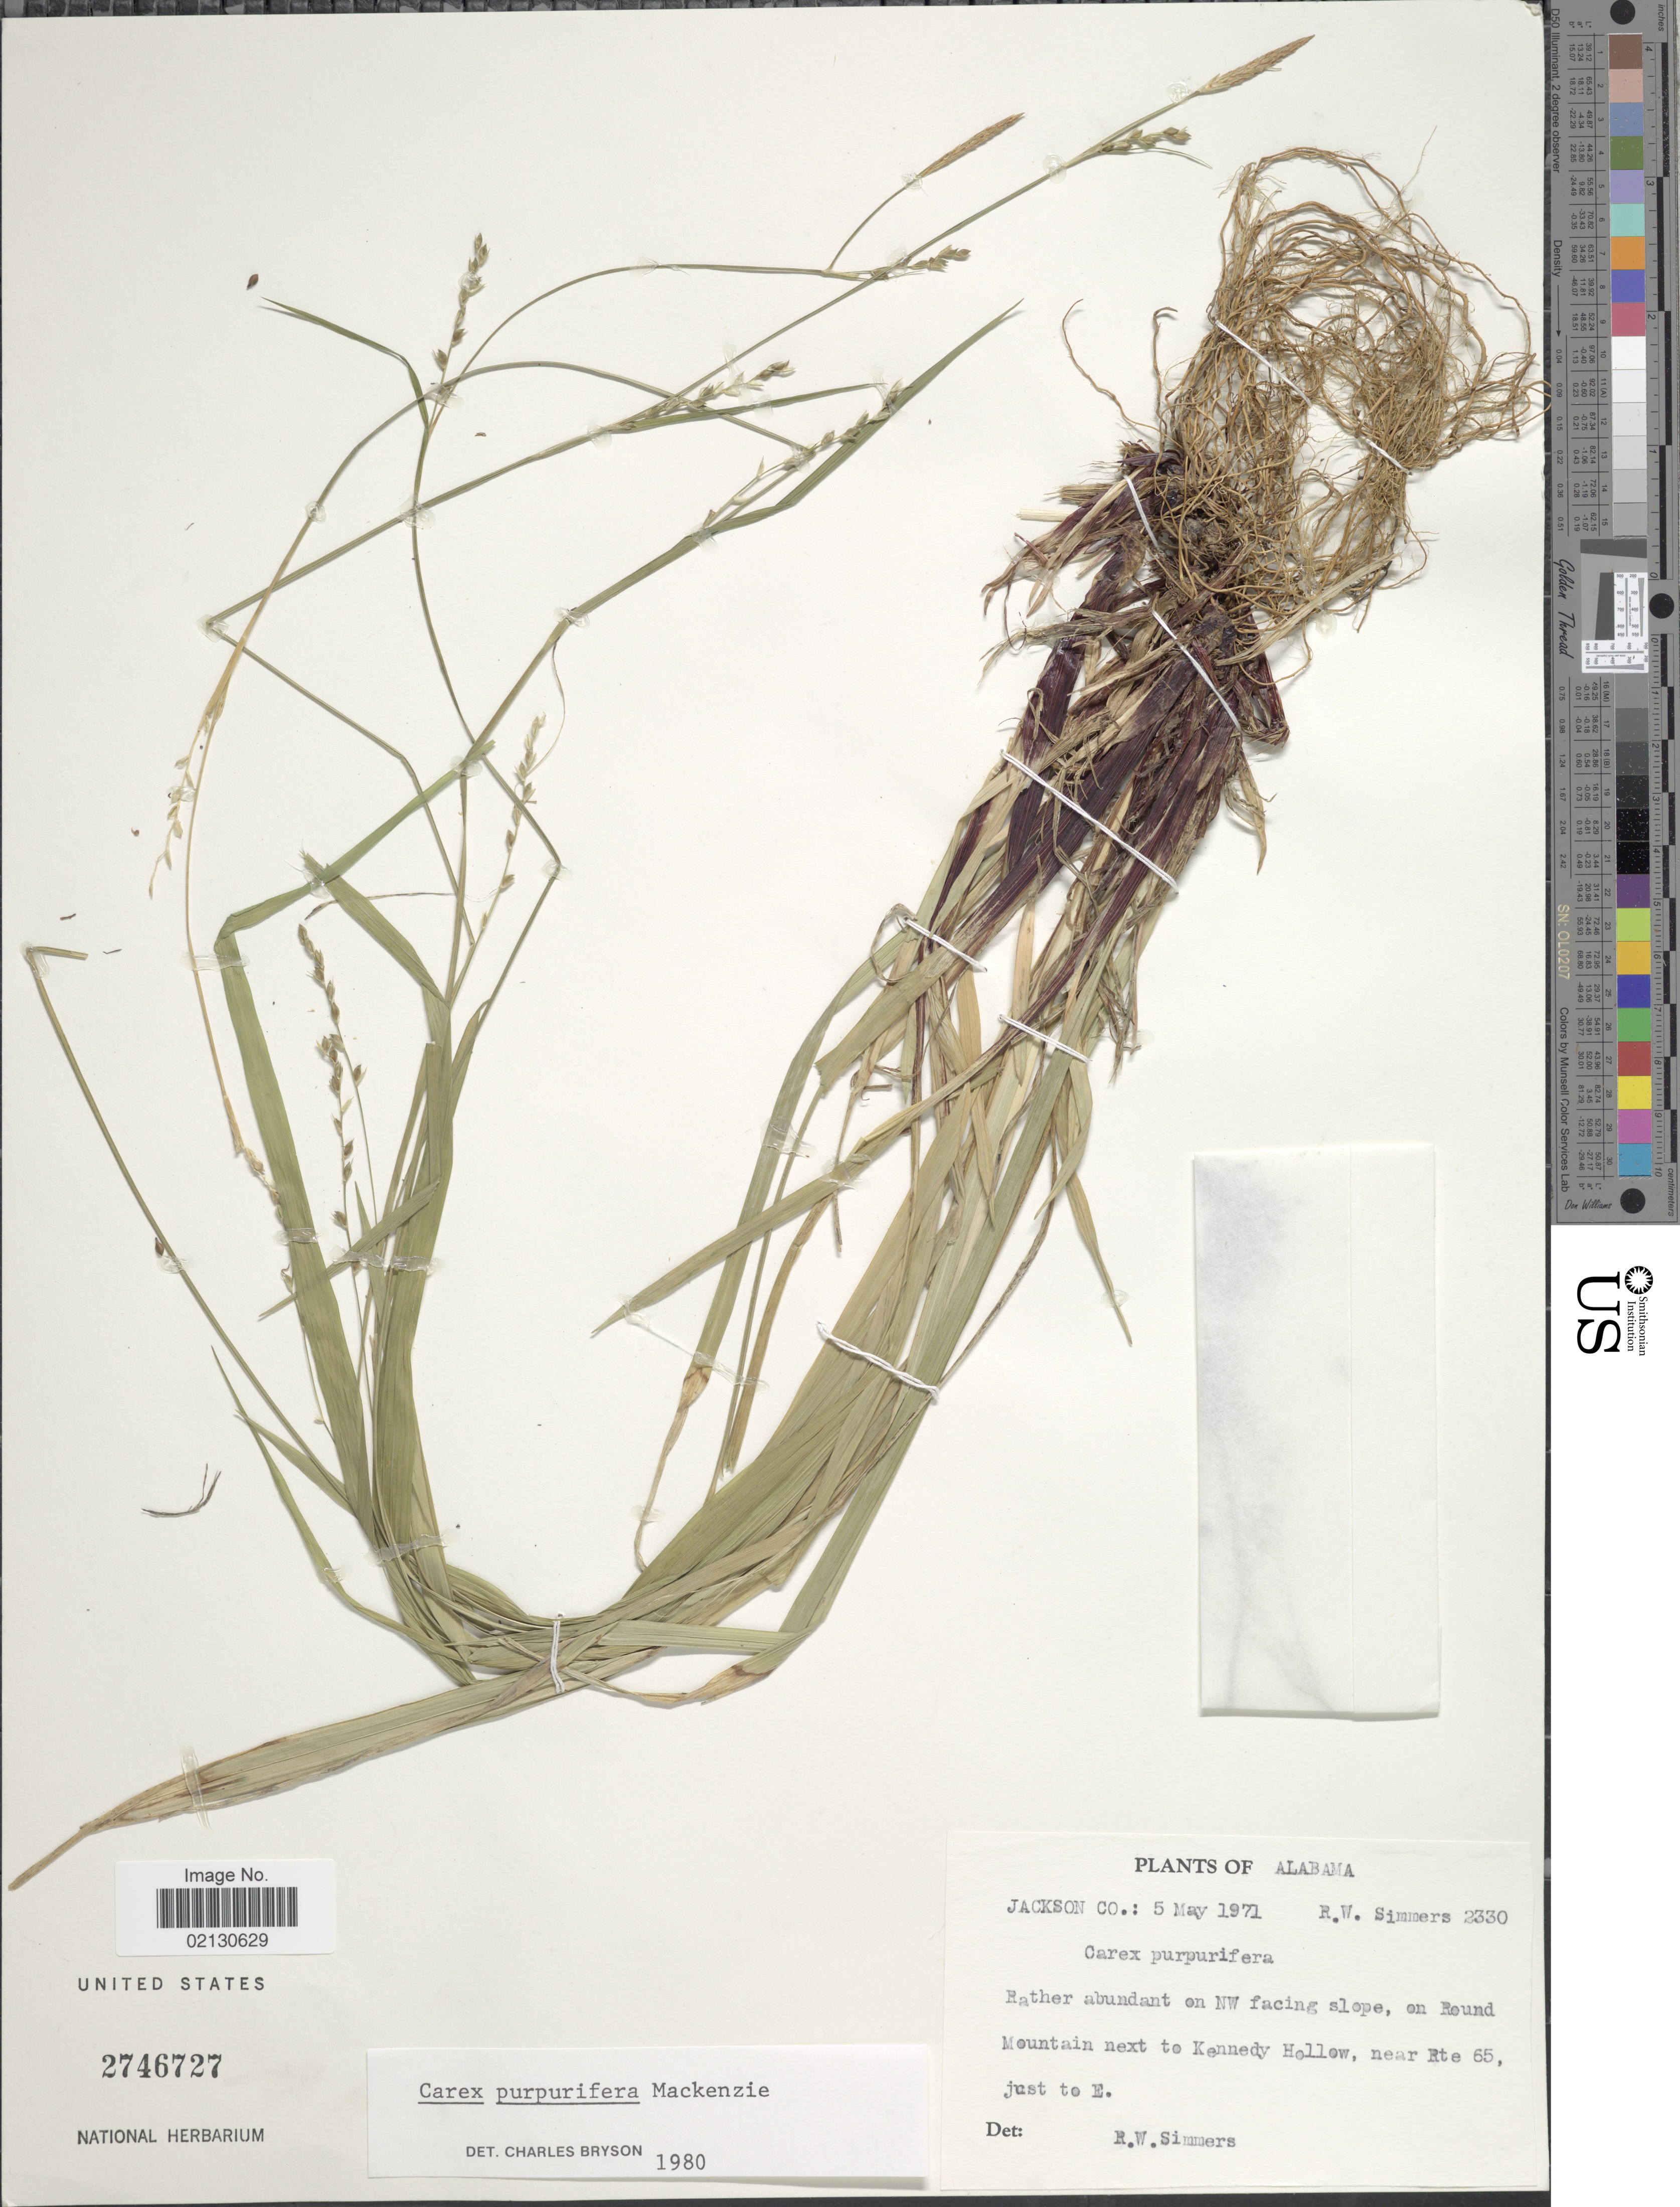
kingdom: Plantae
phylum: Tracheophyta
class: Liliopsida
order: Poales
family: Cyperaceae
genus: Carex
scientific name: Carex purpurifera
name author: Mack.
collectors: R. Simmers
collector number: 2330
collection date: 1971-05-05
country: United States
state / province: Alabama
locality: Jackson Co.: NW facing slope, on Round Mountain next to Kennedy Hollow, near Rte 65, just to E.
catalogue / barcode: US 2746727